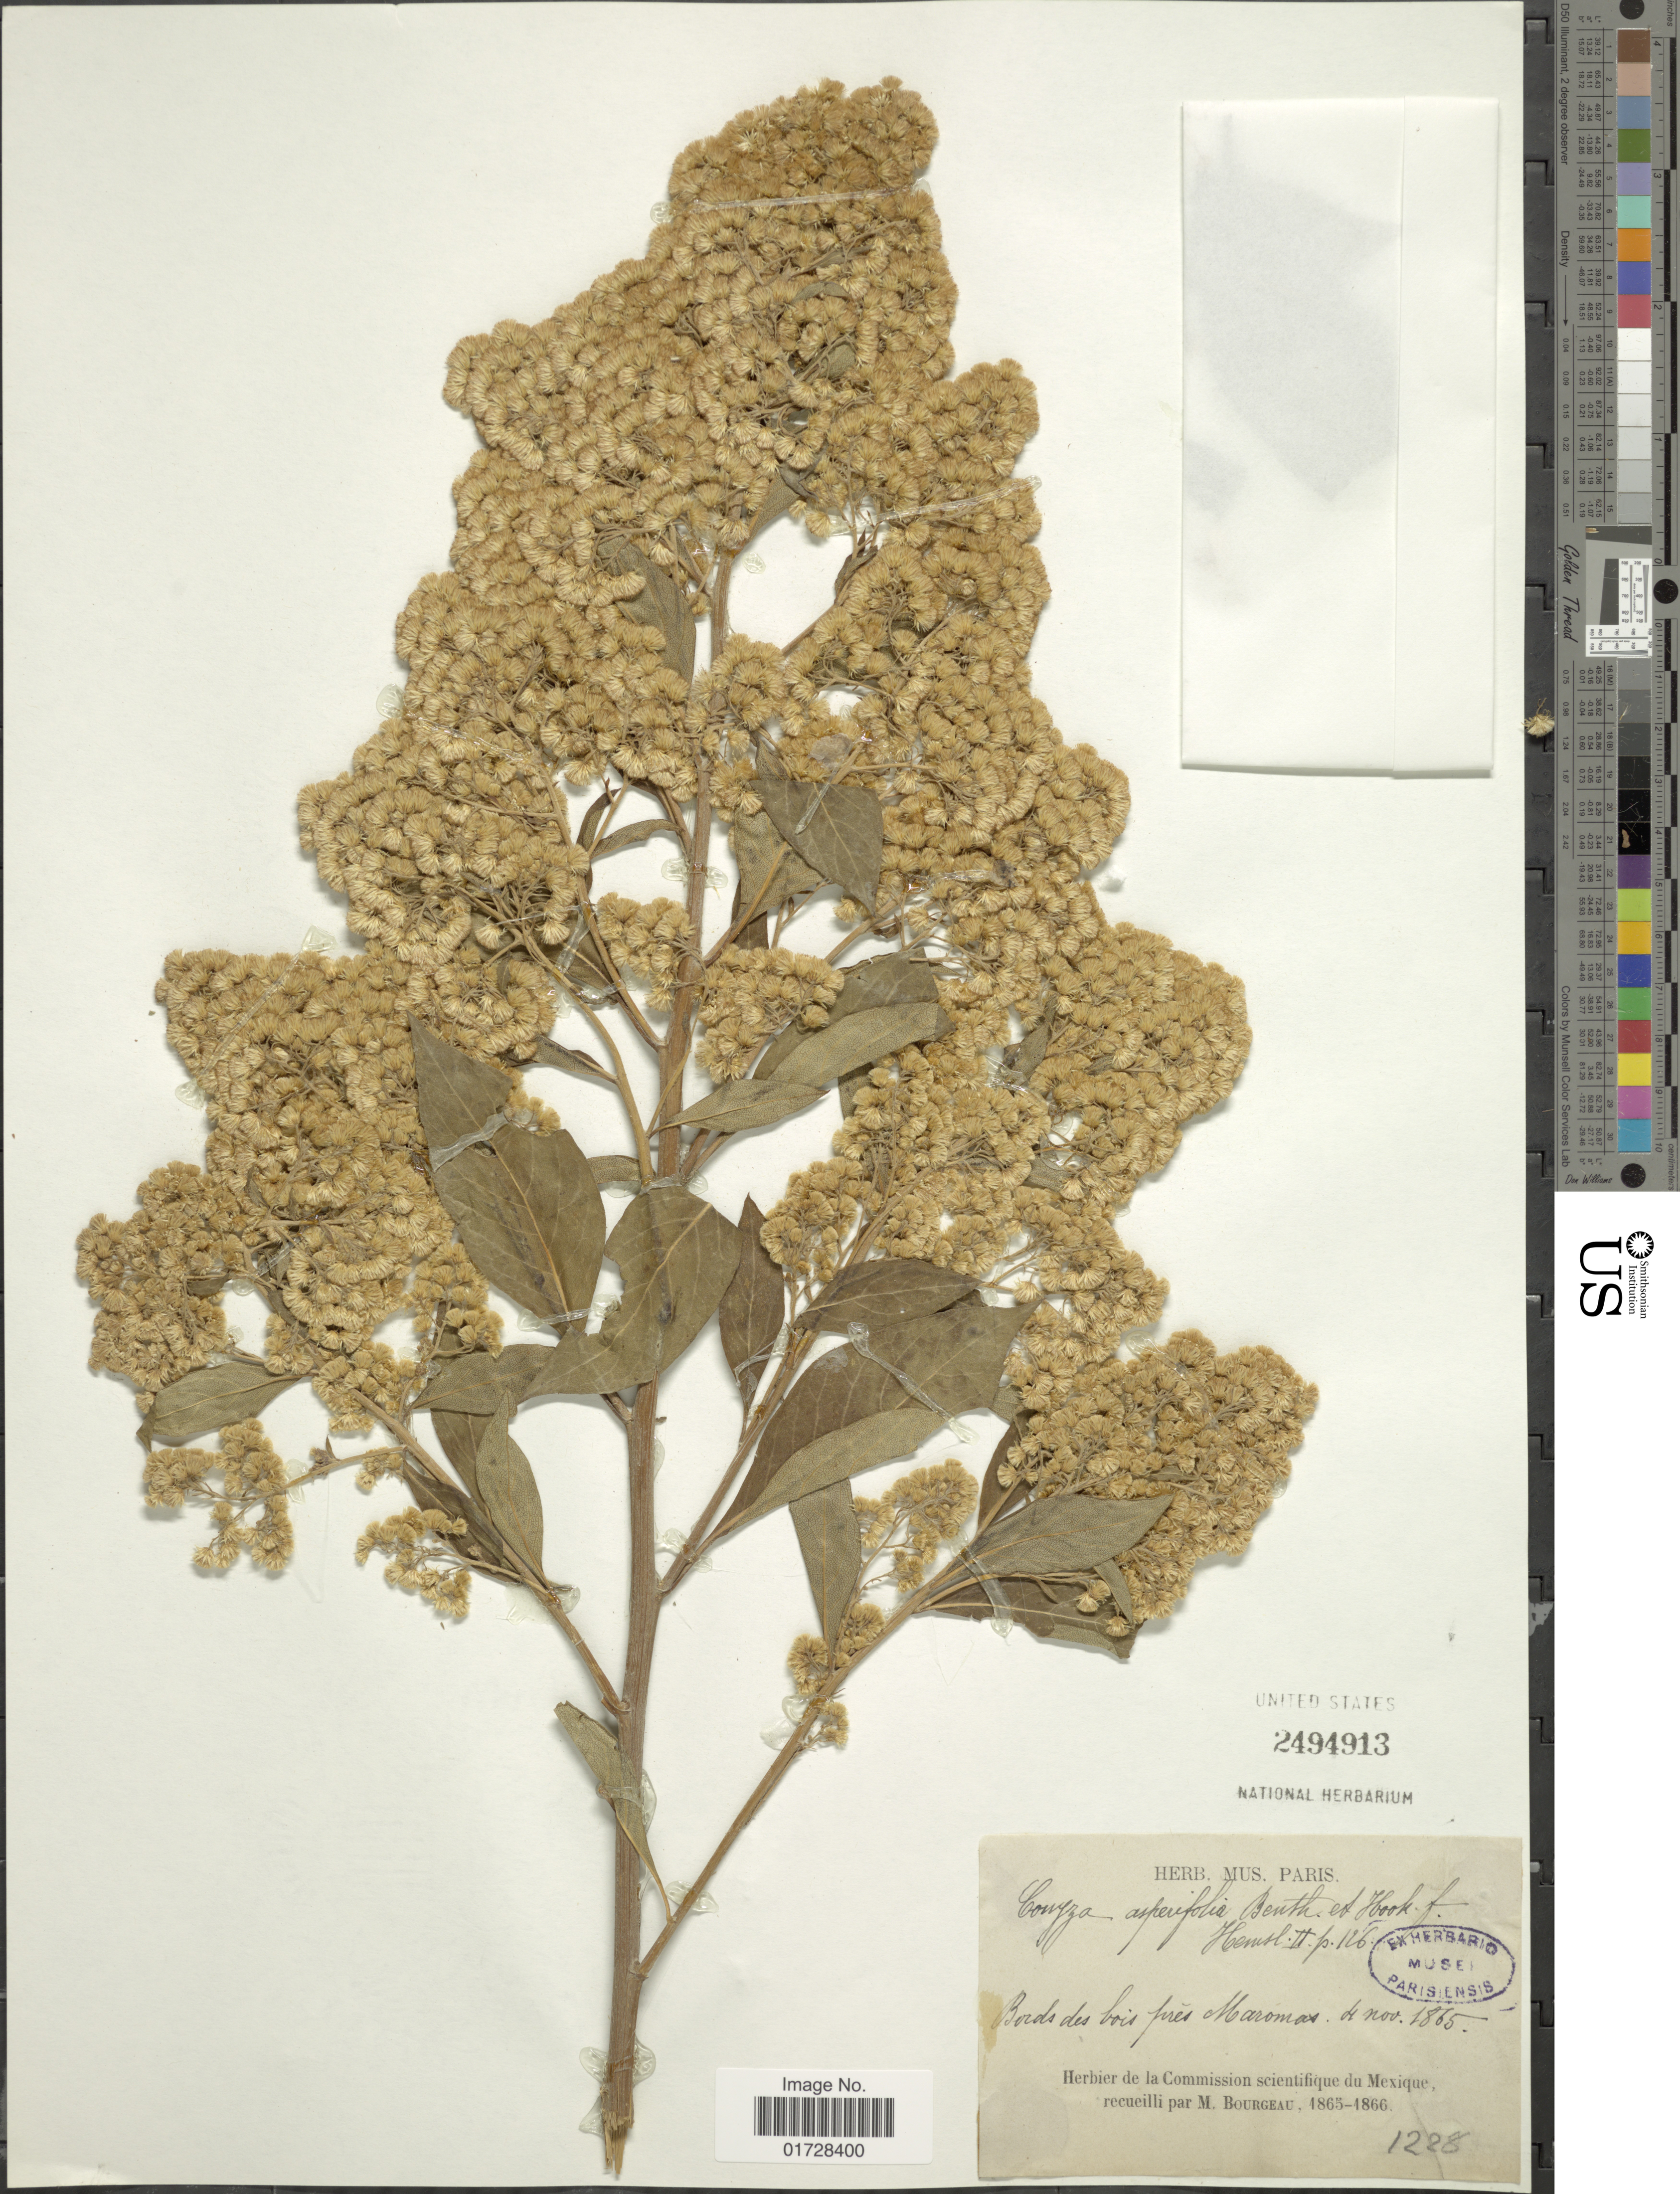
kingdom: Plantae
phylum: Tracheophyta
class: Magnoliopsida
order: Asterales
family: Asteraceae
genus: Archibaccharis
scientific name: Archibaccharis asperifolia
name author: (Benth.) S.F. Blake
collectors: M. Bourgeau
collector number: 1228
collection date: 1865-11-04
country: Mexico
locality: Bords des bois pres Maromas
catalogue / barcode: US 2494913